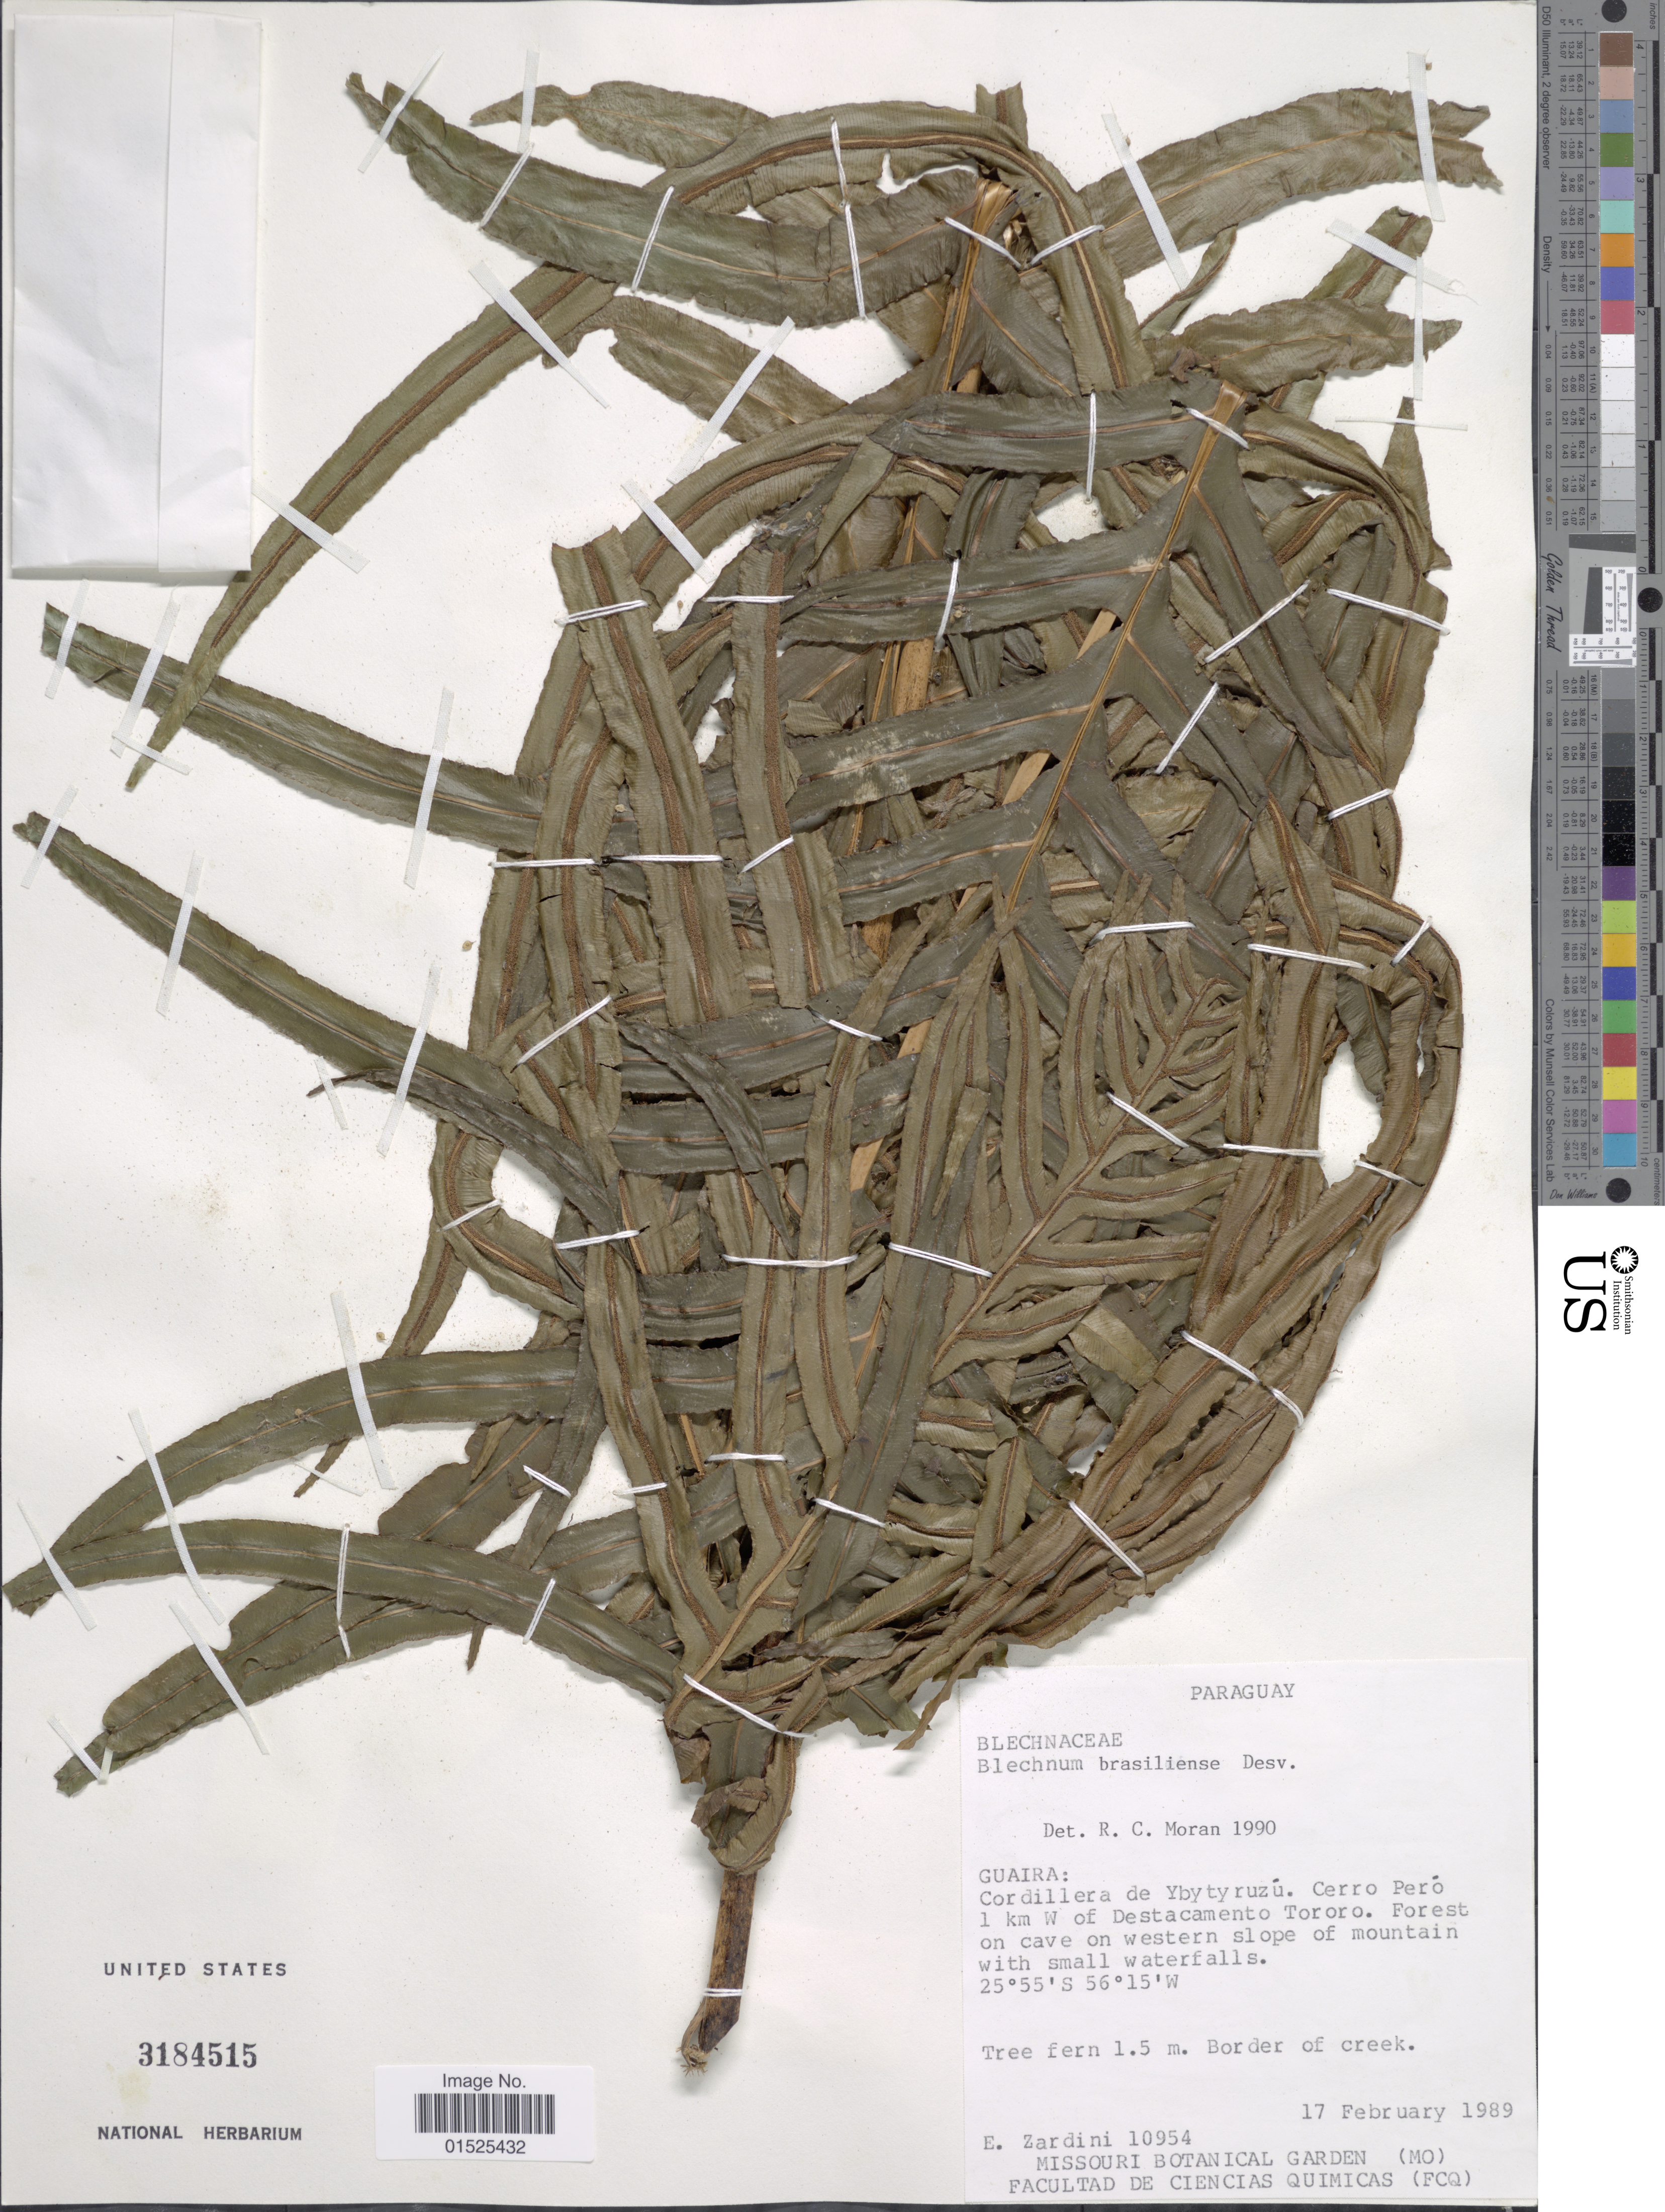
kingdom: Plantae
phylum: Tracheophyta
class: Polypodiopsida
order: Polypodiales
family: Blechnaceae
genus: Blechnum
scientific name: Blechnum brasiliense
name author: Desv.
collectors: E. M. Zardini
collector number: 10954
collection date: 1989-02-17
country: Paraguay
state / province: Guaira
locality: Cordillera de Ybytyruzú. Cerro Peró 1 km W of Destacamento Tororo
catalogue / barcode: US 3184515